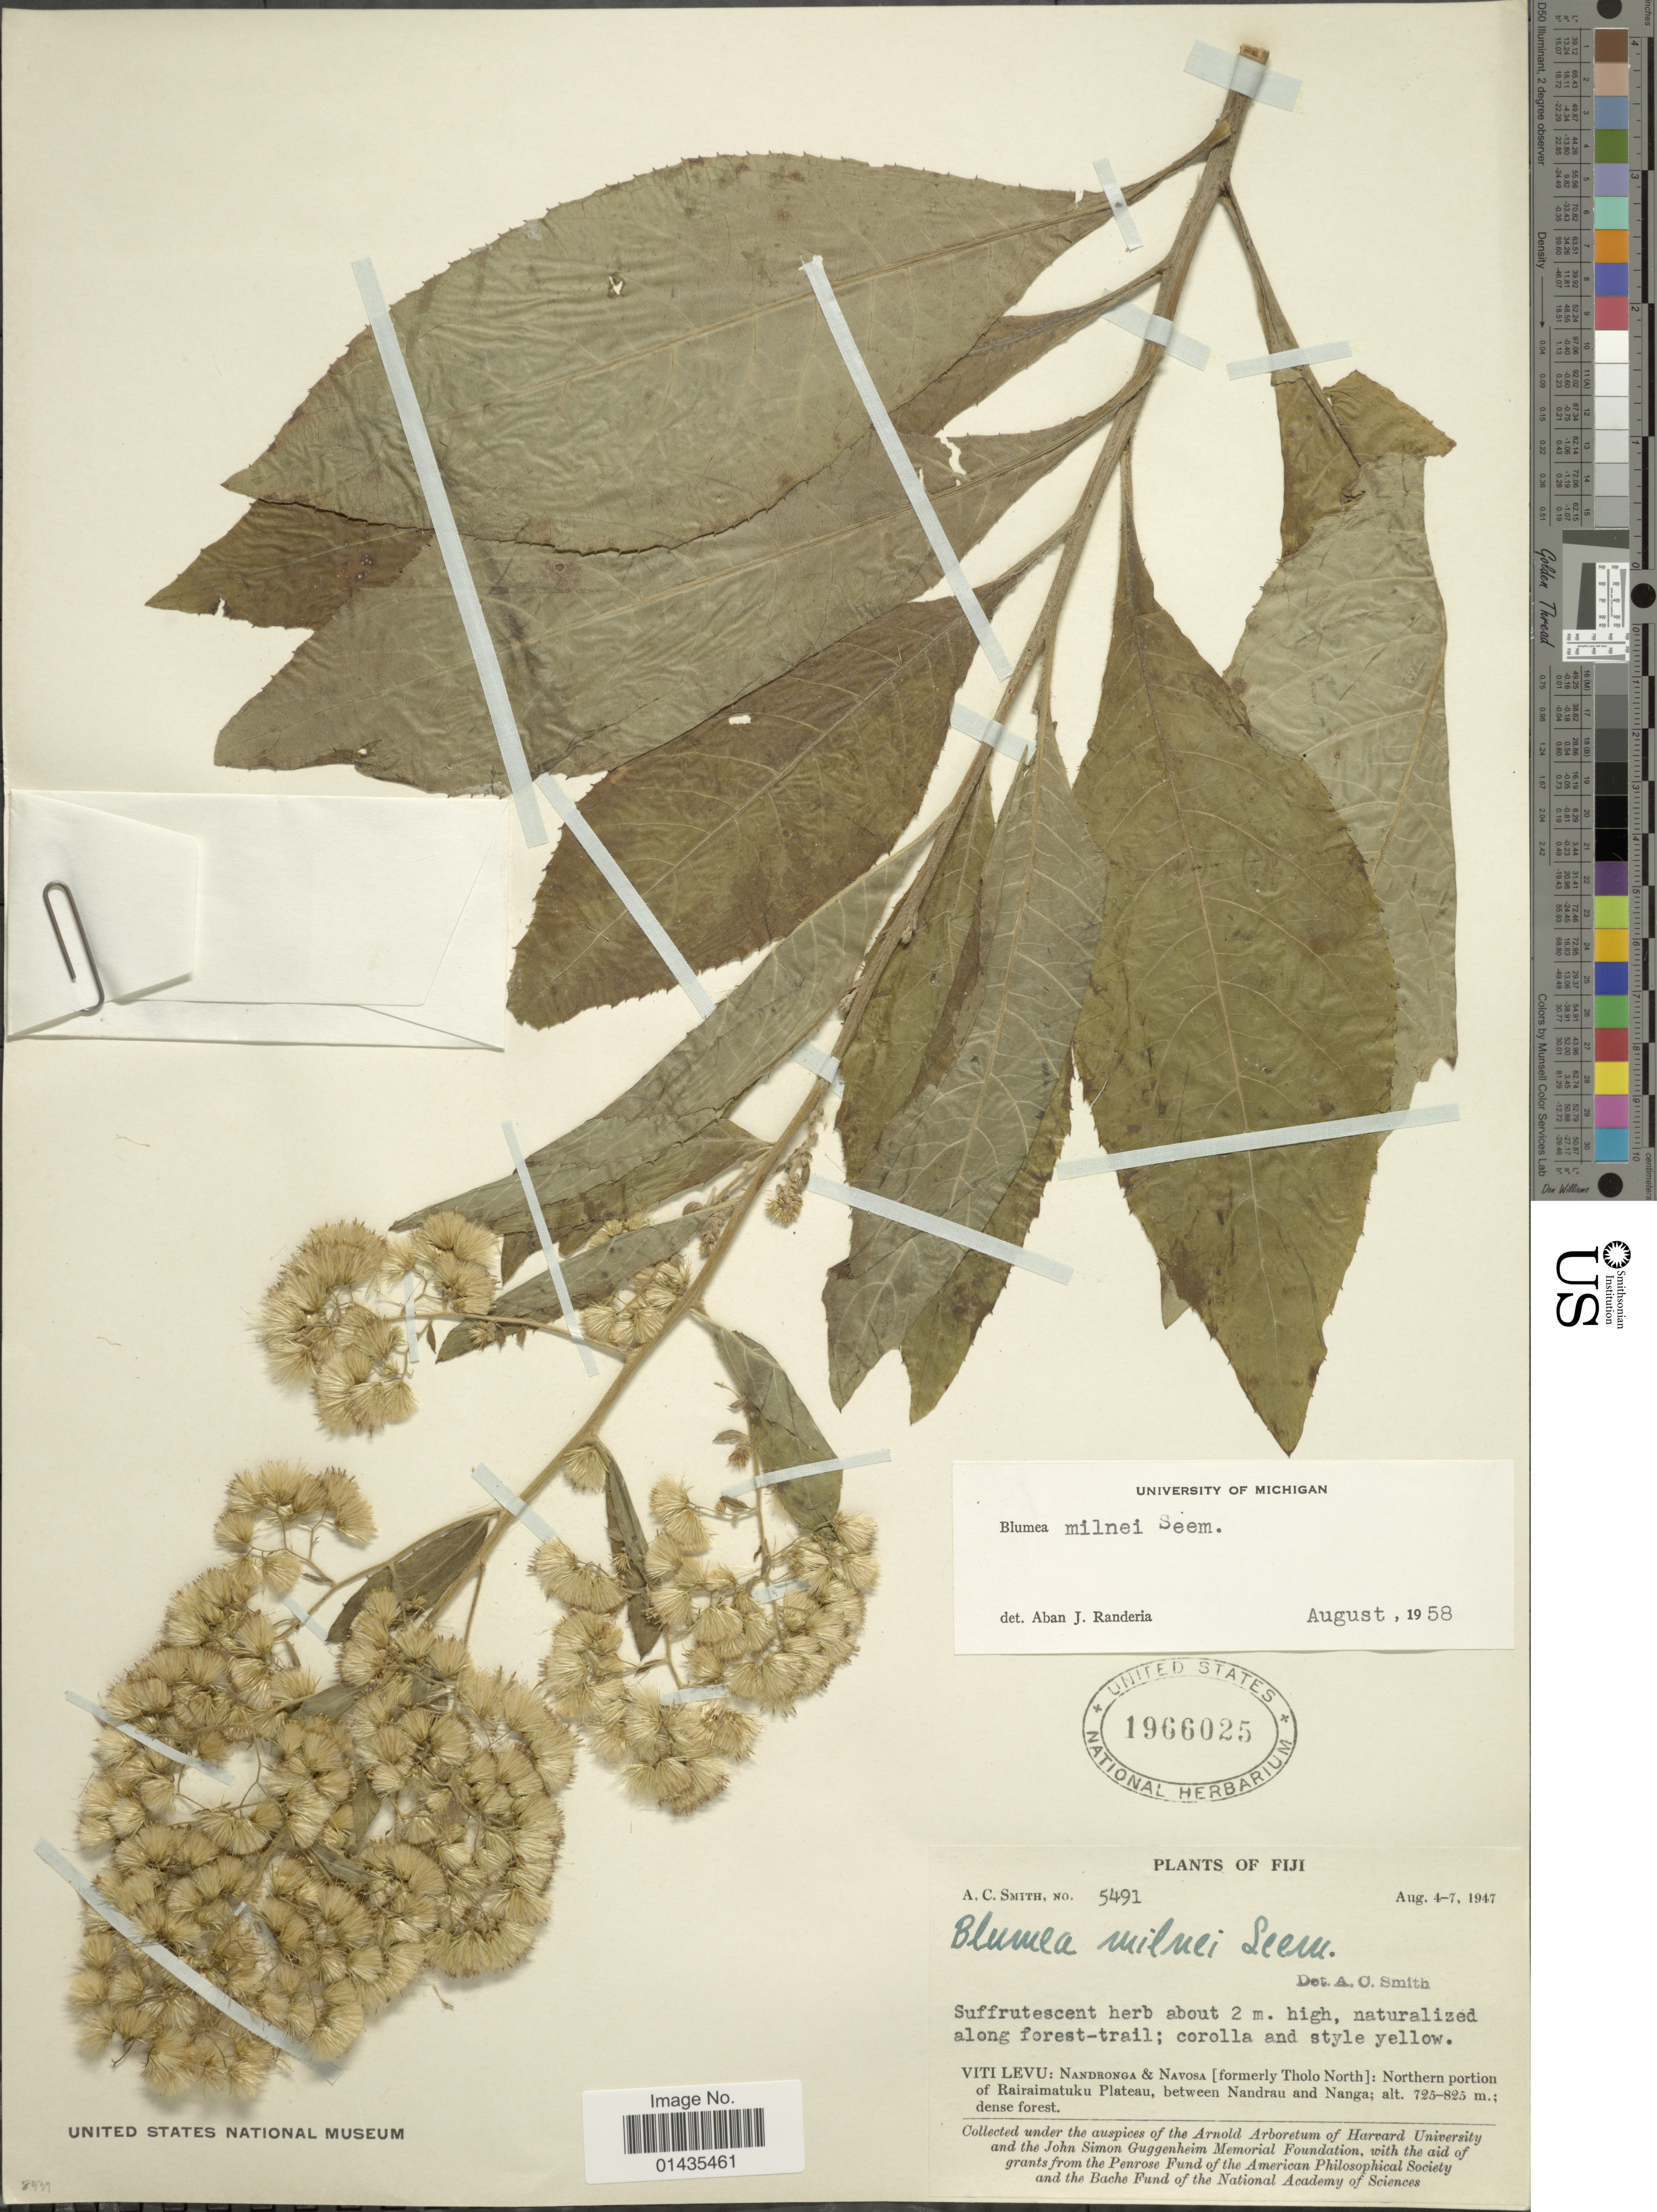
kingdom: Plantae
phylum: Tracheophyta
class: Magnoliopsida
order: Asterales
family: Asteraceae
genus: Blumea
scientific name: Blumea milnei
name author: Seem.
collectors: A. C. Smith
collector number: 5491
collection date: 1947-08-04/1947-08-07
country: Fiji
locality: Viti Levu, Nandronga & Navosa (formerly Tholo North), Northern portion of Rairaimatuku Plateau, between Nandrau and Nanga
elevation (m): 725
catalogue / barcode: US 1966025